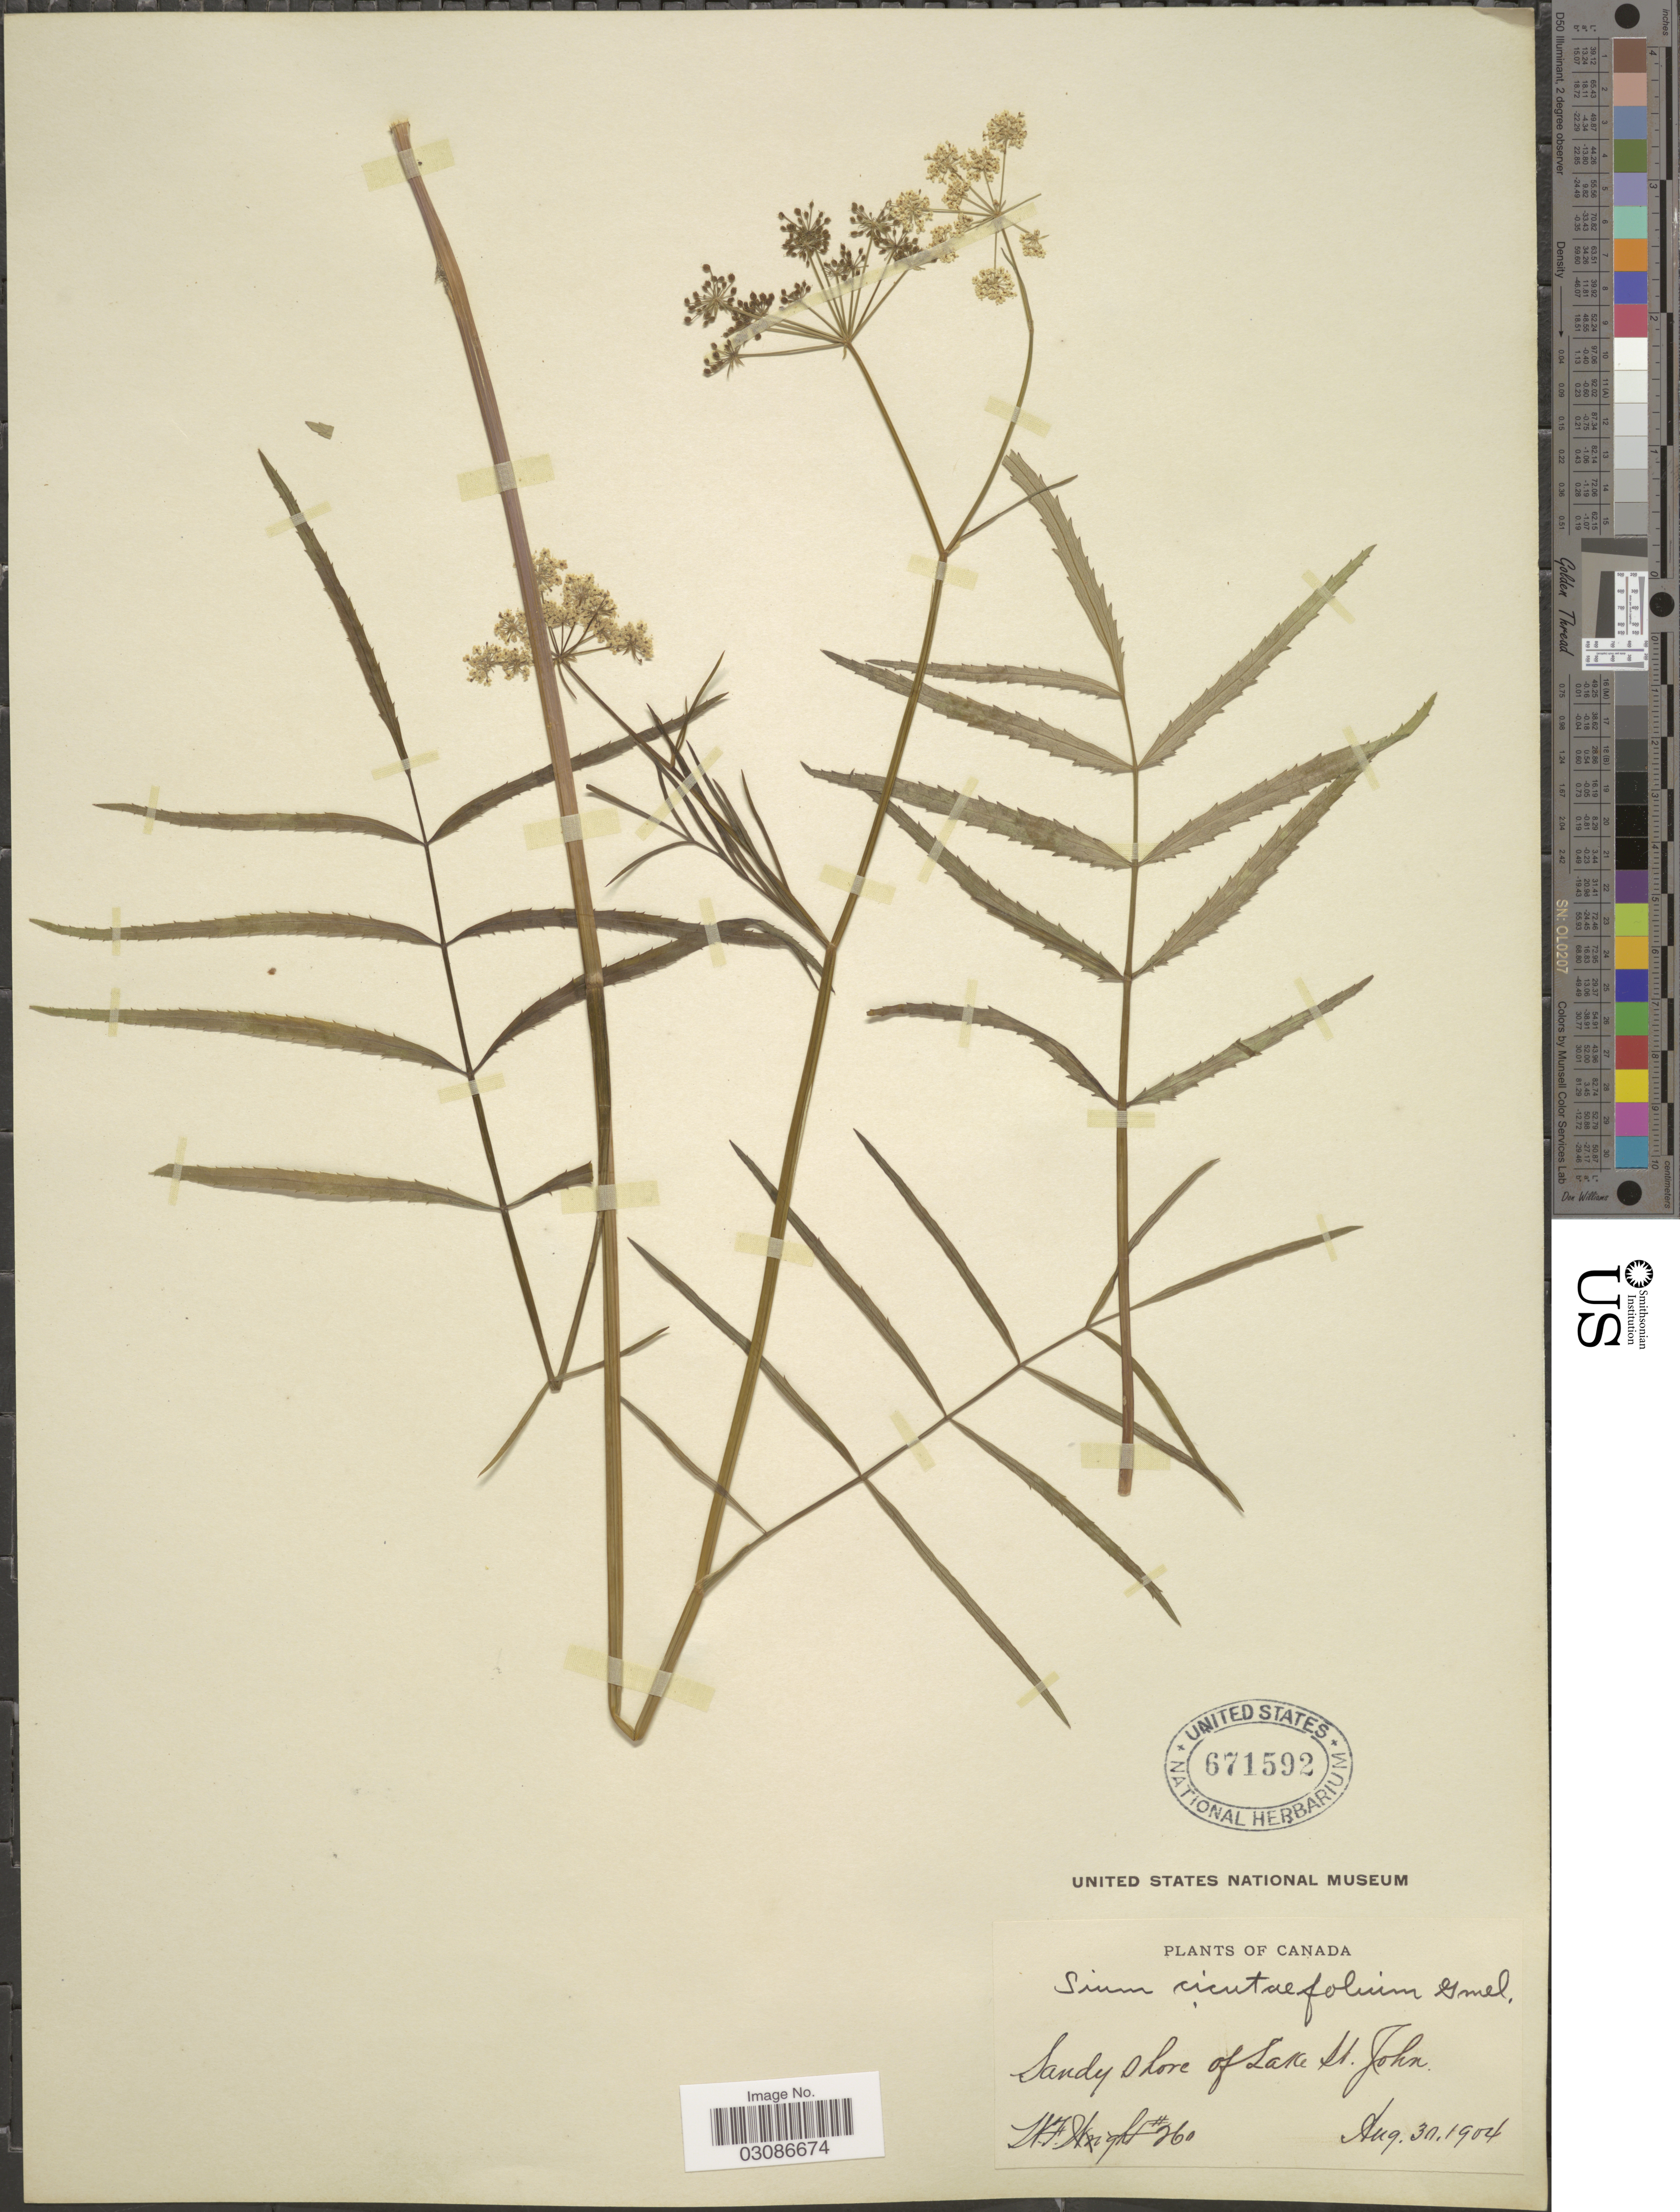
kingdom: Plantae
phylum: Tracheophyta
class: Magnoliopsida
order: Apiales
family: Apiaceae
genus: Sium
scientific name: Sium suave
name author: Walter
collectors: W. F. Wright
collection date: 1904-08-30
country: Canada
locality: Sandy stone of Lake St. John.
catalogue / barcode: US 671592